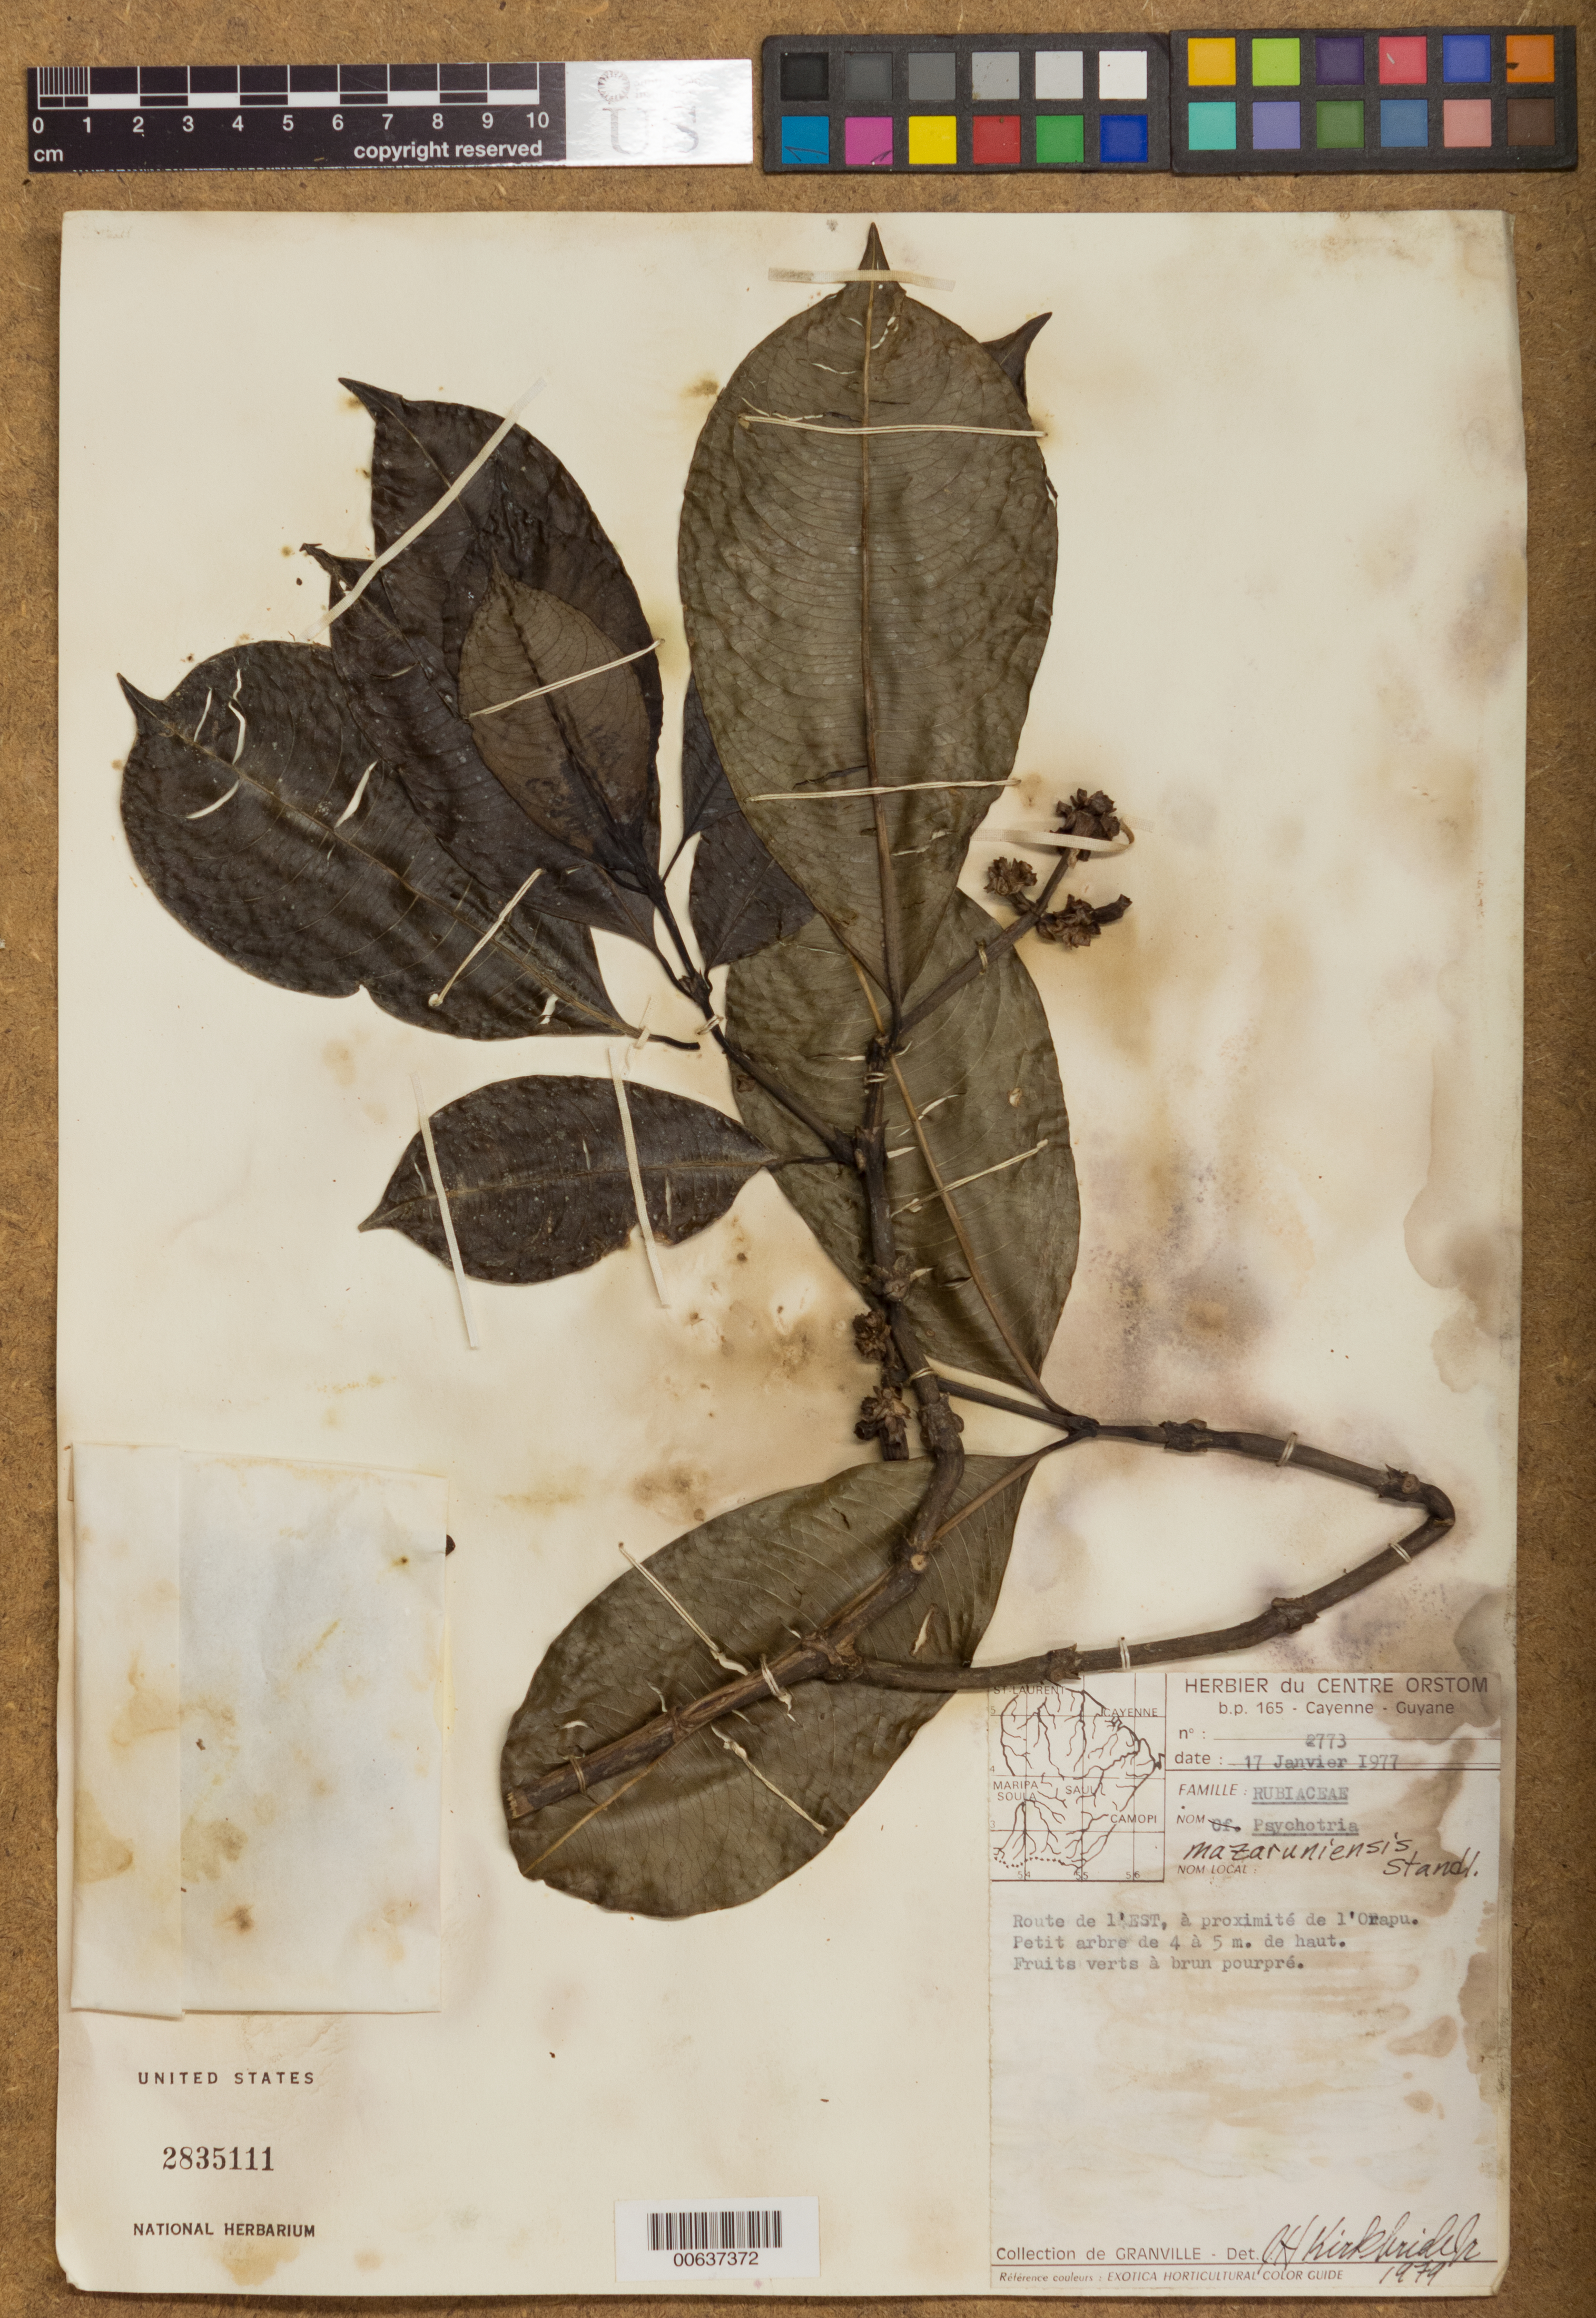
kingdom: Plantae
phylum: Tracheophyta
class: Magnoliopsida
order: Gentianales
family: Rubiaceae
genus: Psychotria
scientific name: Psychotria mazaruniensis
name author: Standl.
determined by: Kirkbride, J. H.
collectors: J.-J. de Granville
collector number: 2773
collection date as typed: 17-Jan-77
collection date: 1977-01-17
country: French Guiana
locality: Orapu, route de l'est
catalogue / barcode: US 2835111